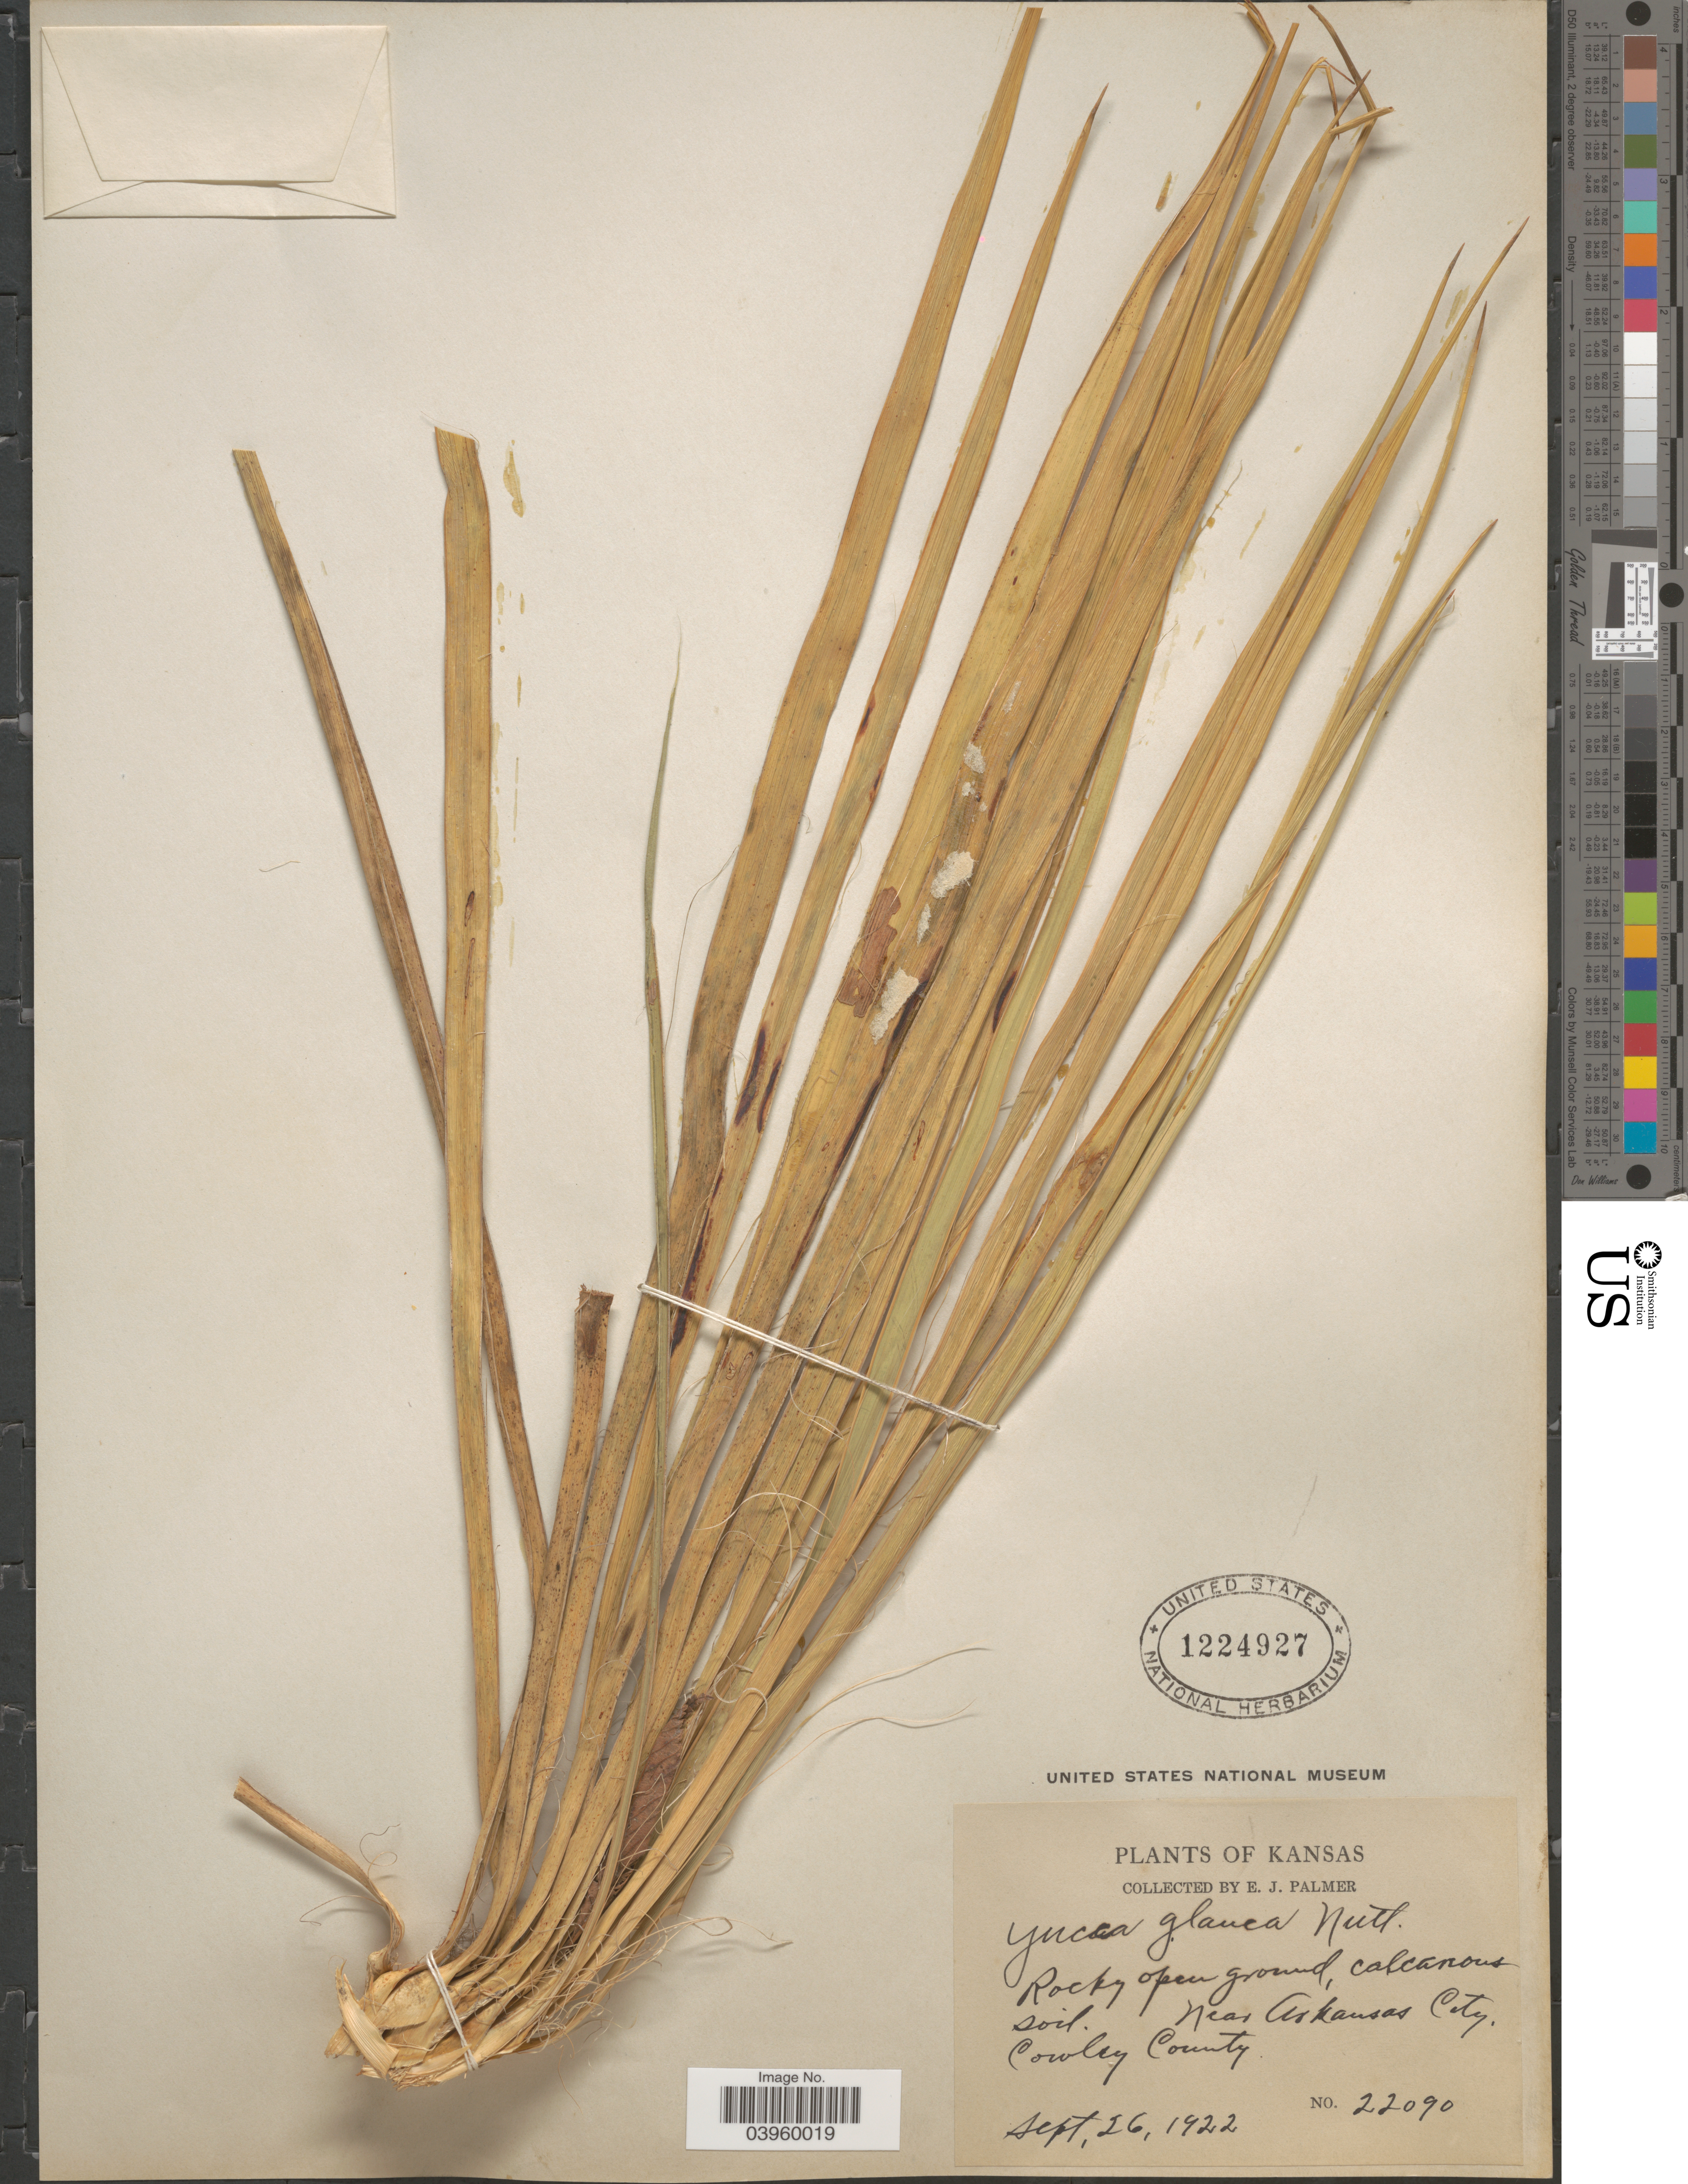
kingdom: Plantae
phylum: Tracheophyta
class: Liliopsida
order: Asparagales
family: Asparagaceae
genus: Yucca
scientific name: Yucca glauca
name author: Nutt.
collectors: E. J. Palmer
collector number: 22090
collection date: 1922-04-26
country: United States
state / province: Kansas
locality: Near Arkansas City. Cowley County.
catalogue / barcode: US 1224927